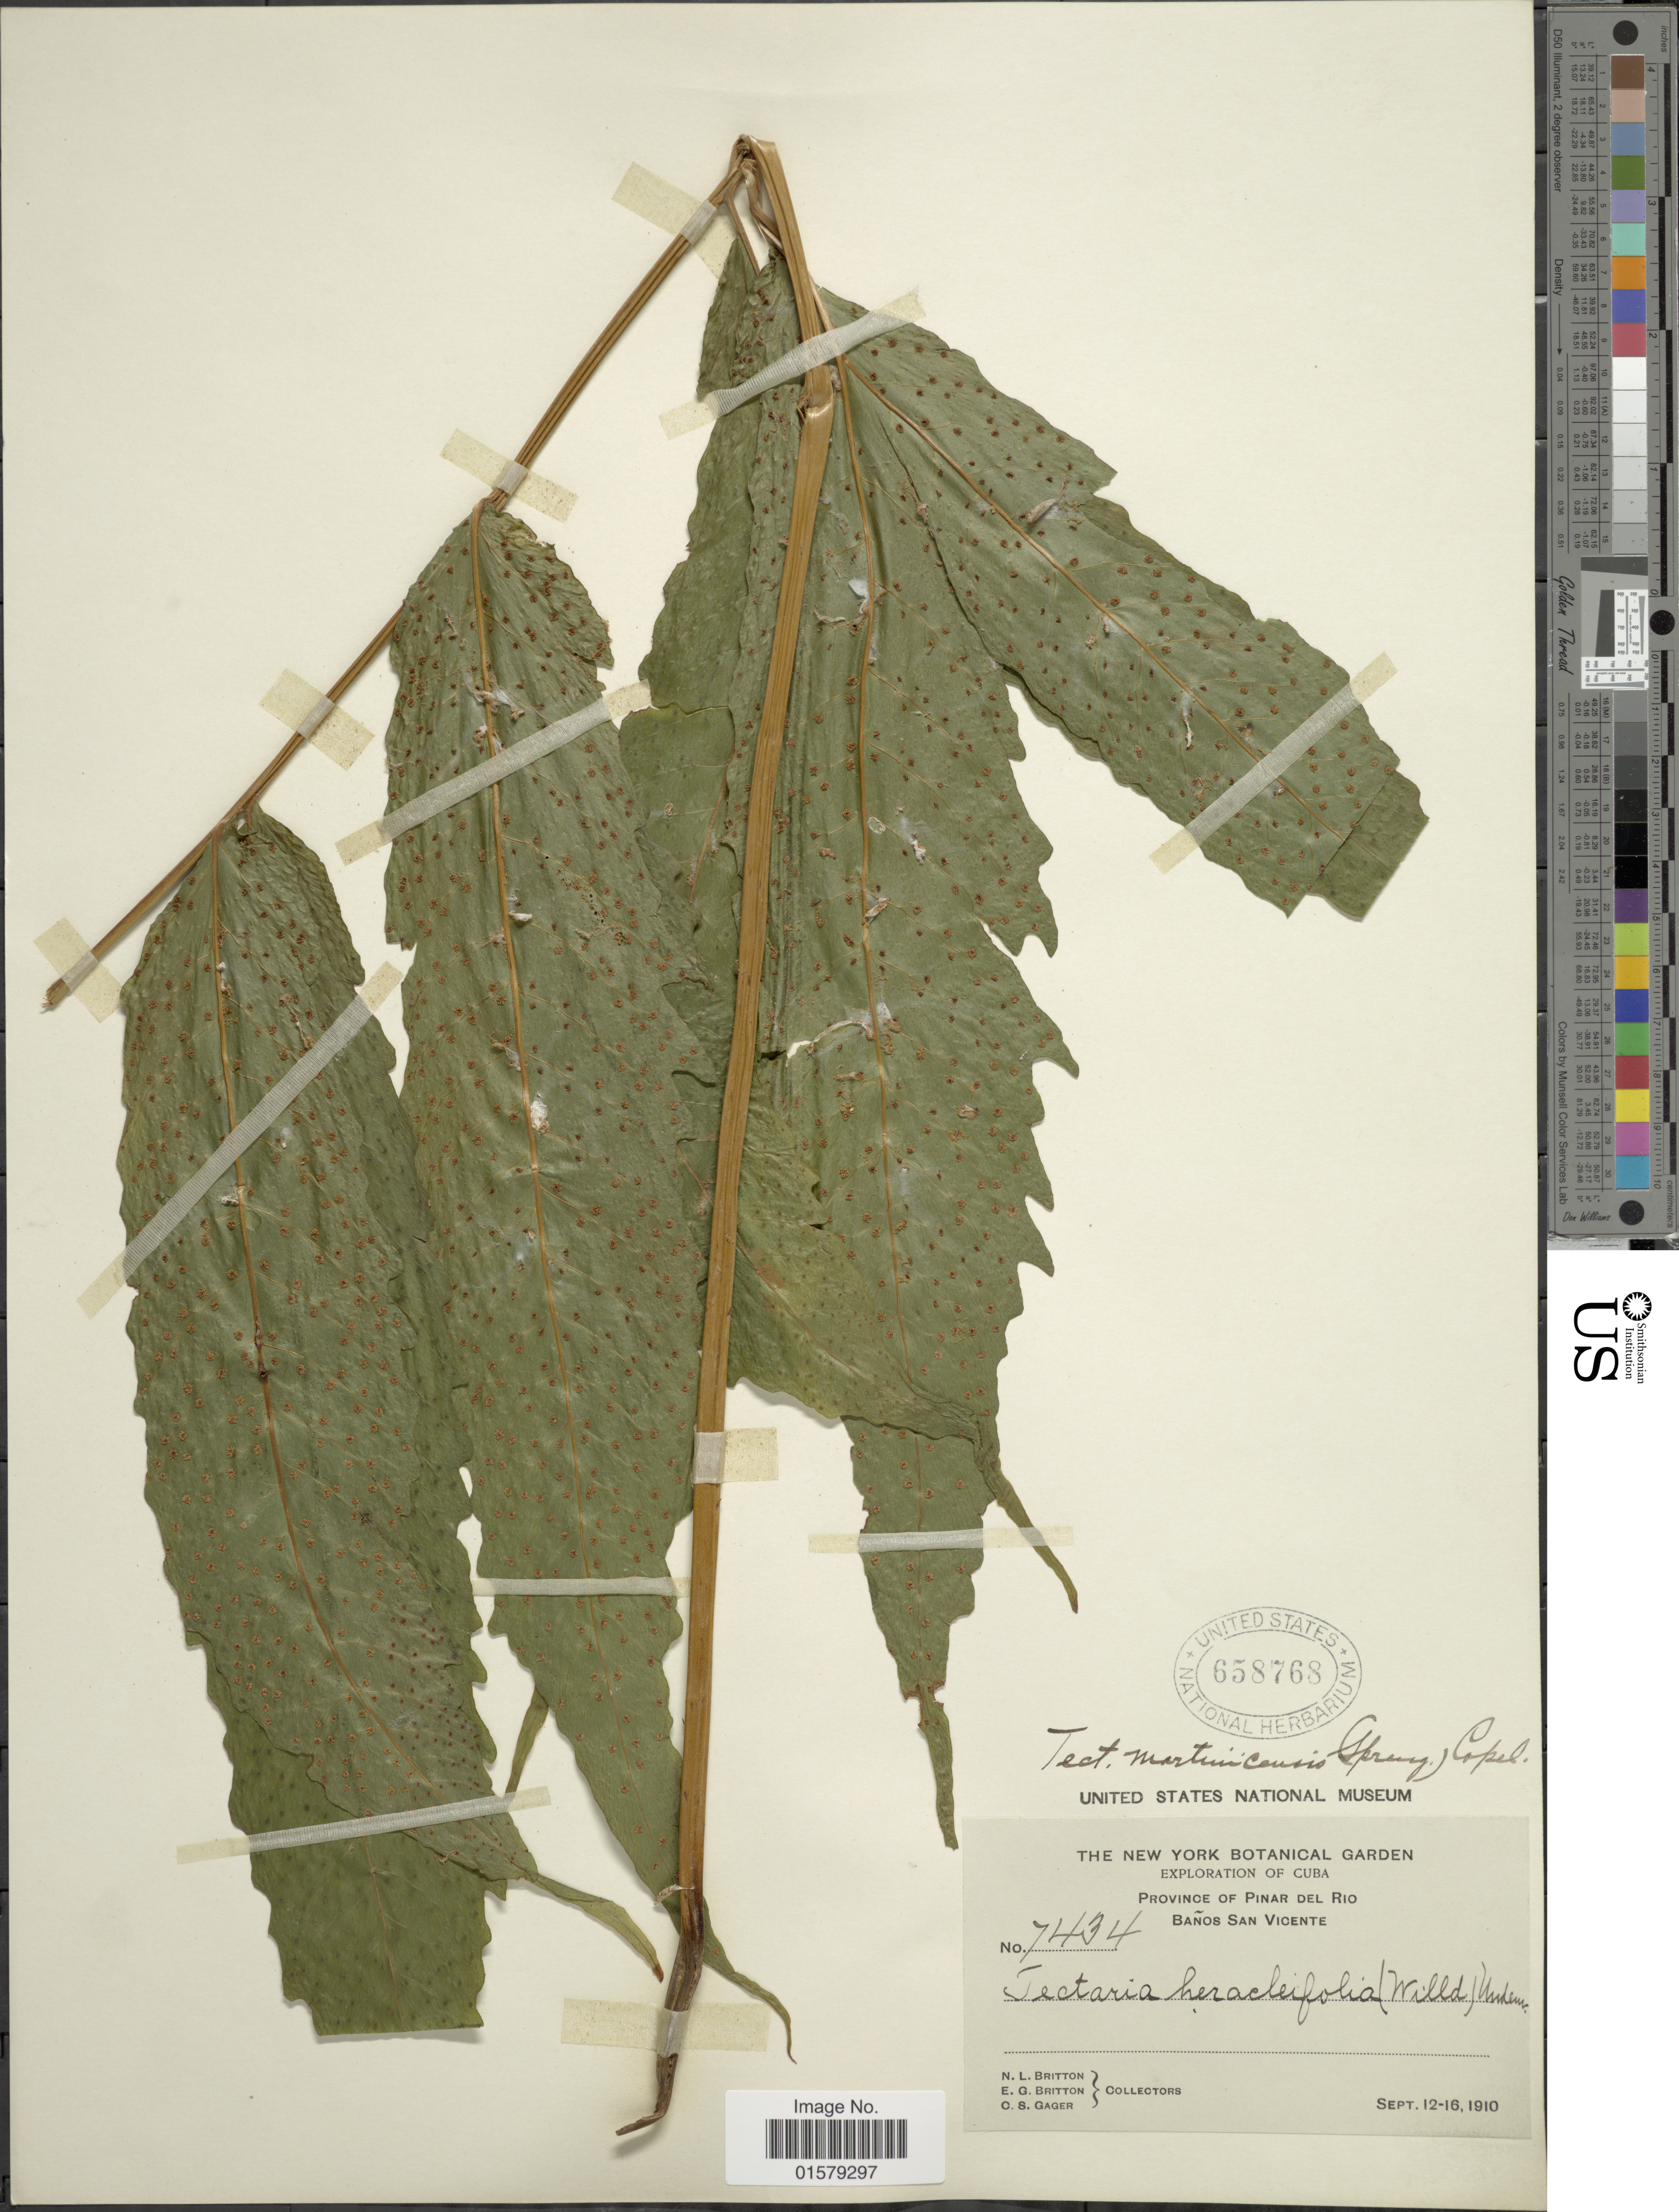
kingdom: Plantae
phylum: Tracheophyta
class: Polypodiopsida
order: Polypodiales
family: Tectariaceae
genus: Tectaria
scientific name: Tectaria incisa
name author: Cav.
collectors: N. Britton, E. G. Britton & C. Gager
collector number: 7434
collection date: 1910-09-12/1910-09-16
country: Cuba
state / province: Pinar del Río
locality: Baños San Vicente.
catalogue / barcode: US 658768